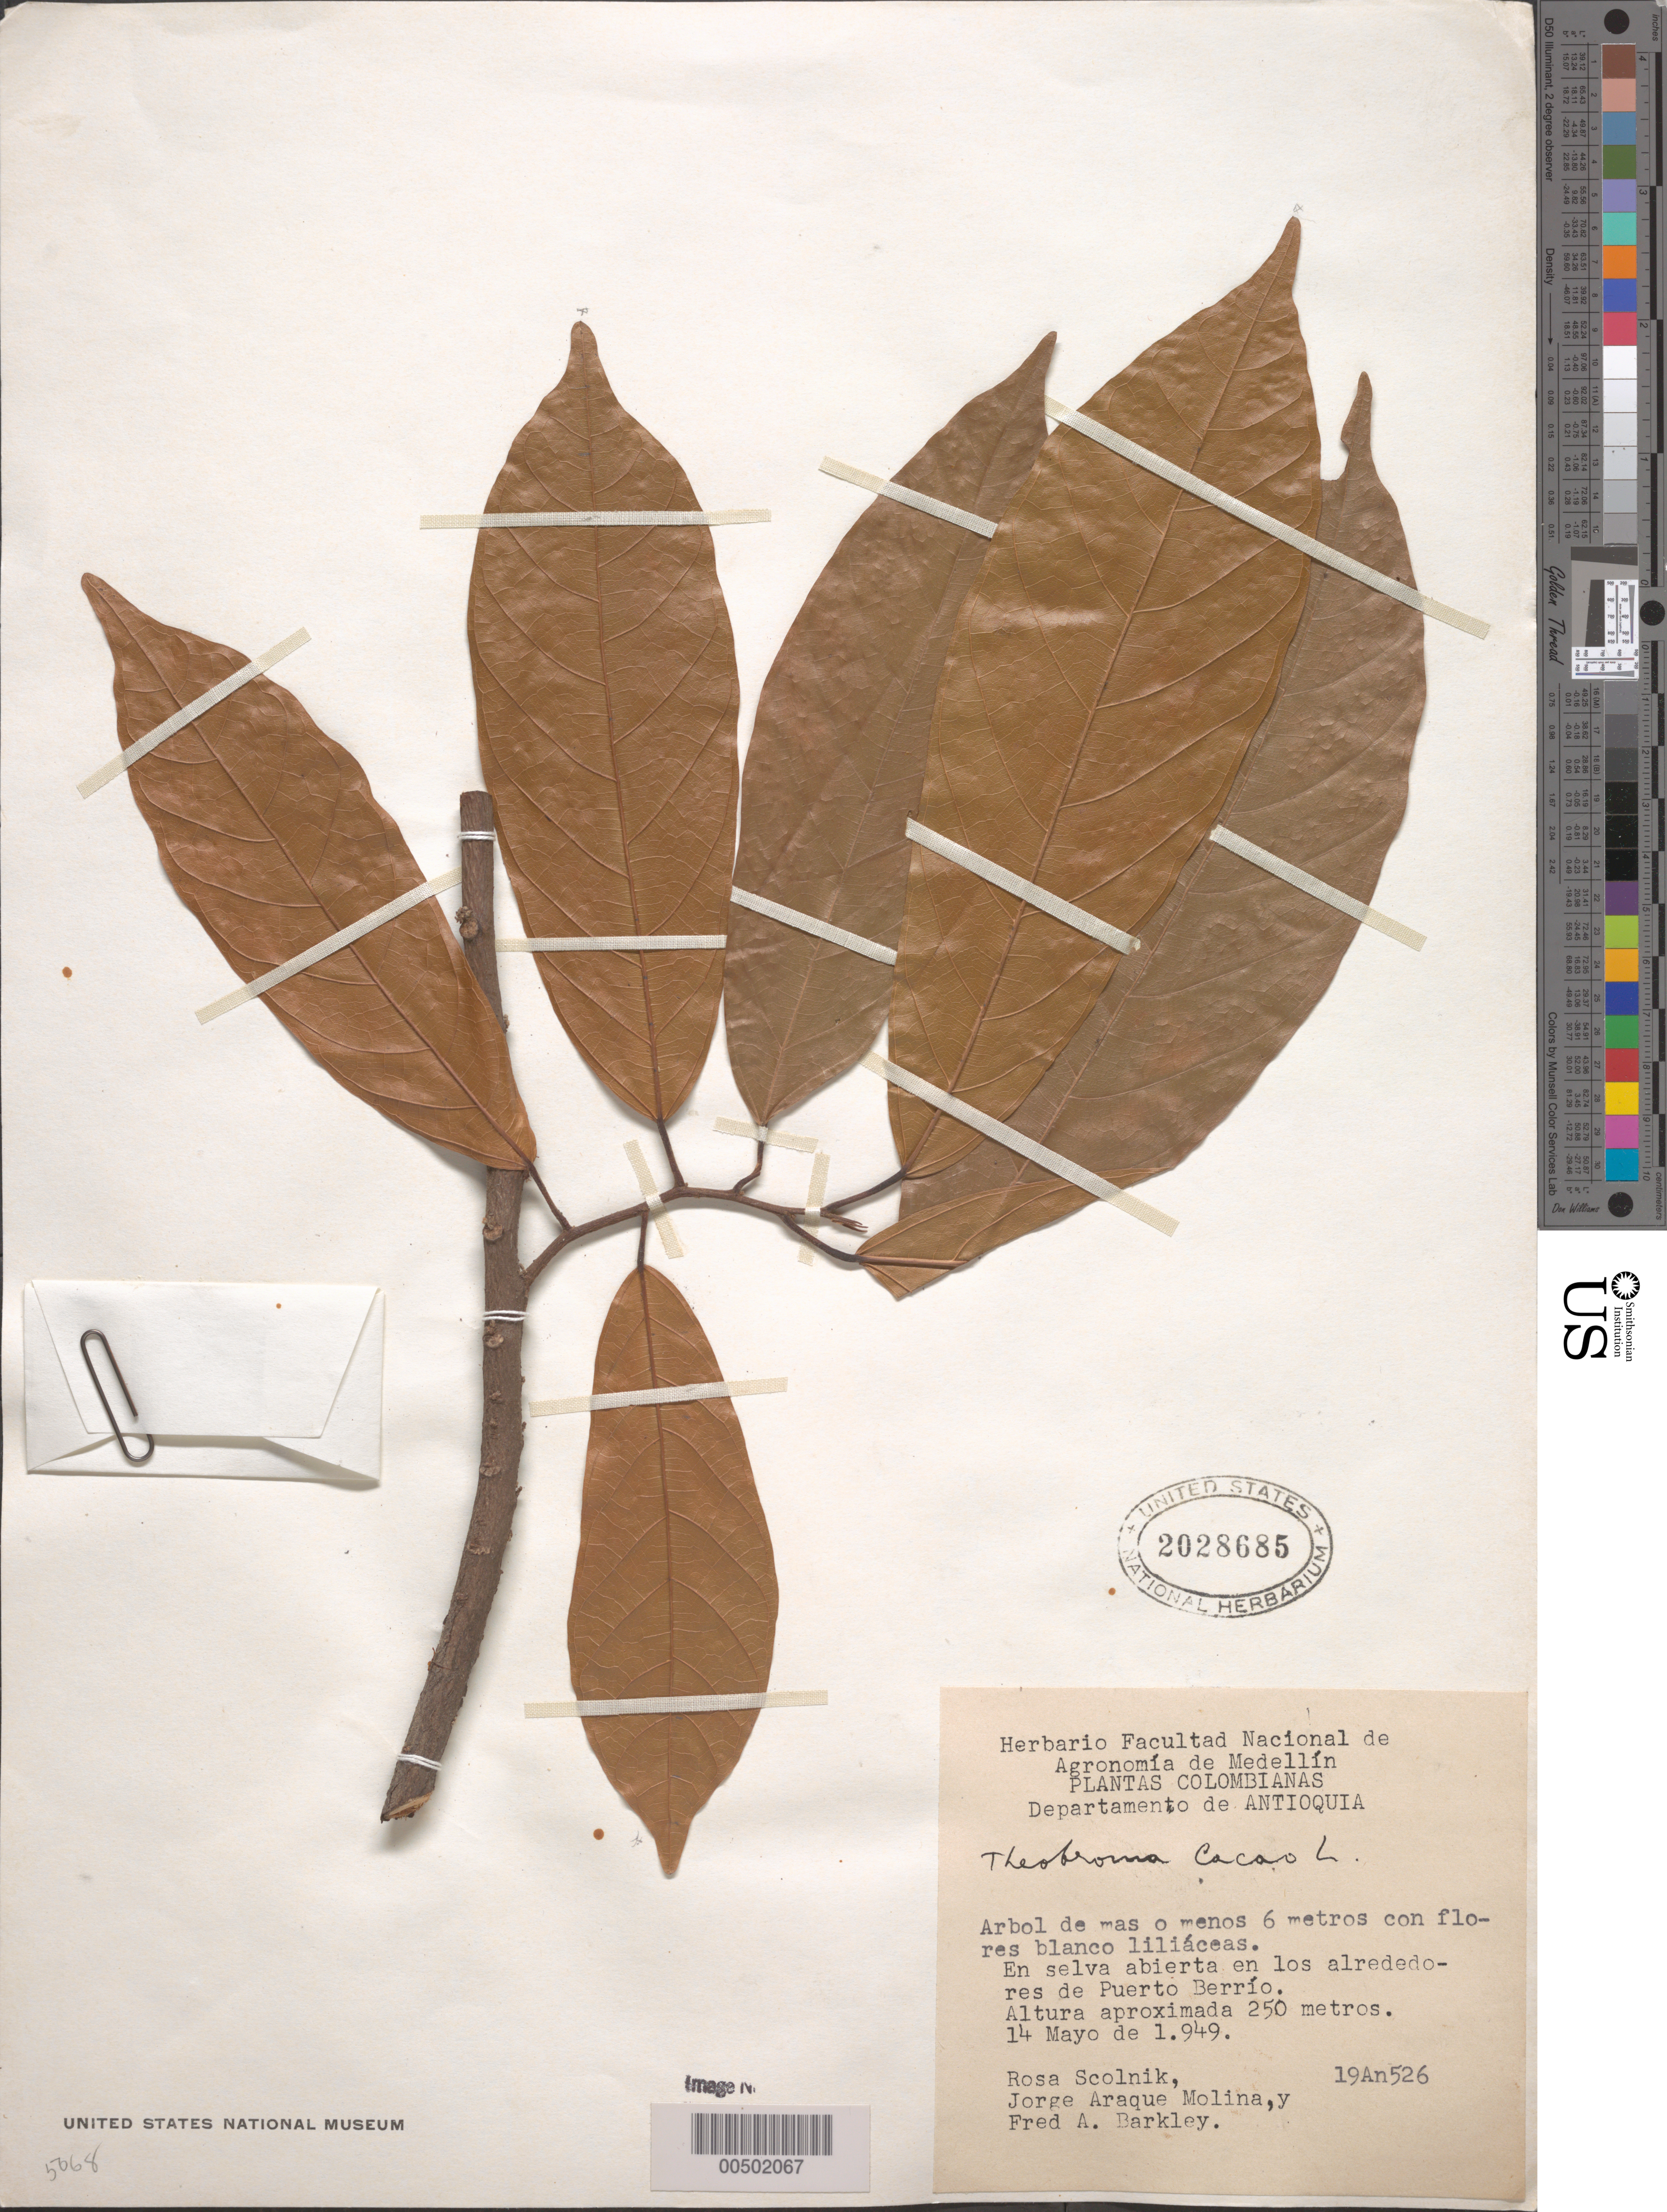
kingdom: Plantae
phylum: Tracheophyta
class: Magnoliopsida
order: Malvales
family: Malvaceae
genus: Theobroma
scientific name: Theobroma cacao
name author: L.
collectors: R. Scolnik, J. Araque Molina & F. A. Barkley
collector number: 19An526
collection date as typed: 14 May 1949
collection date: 1949-05-14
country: Colombia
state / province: Antioquia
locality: En selva Abeirta en los Alrededores de Puerto Berrio.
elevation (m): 250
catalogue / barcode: US 2028685